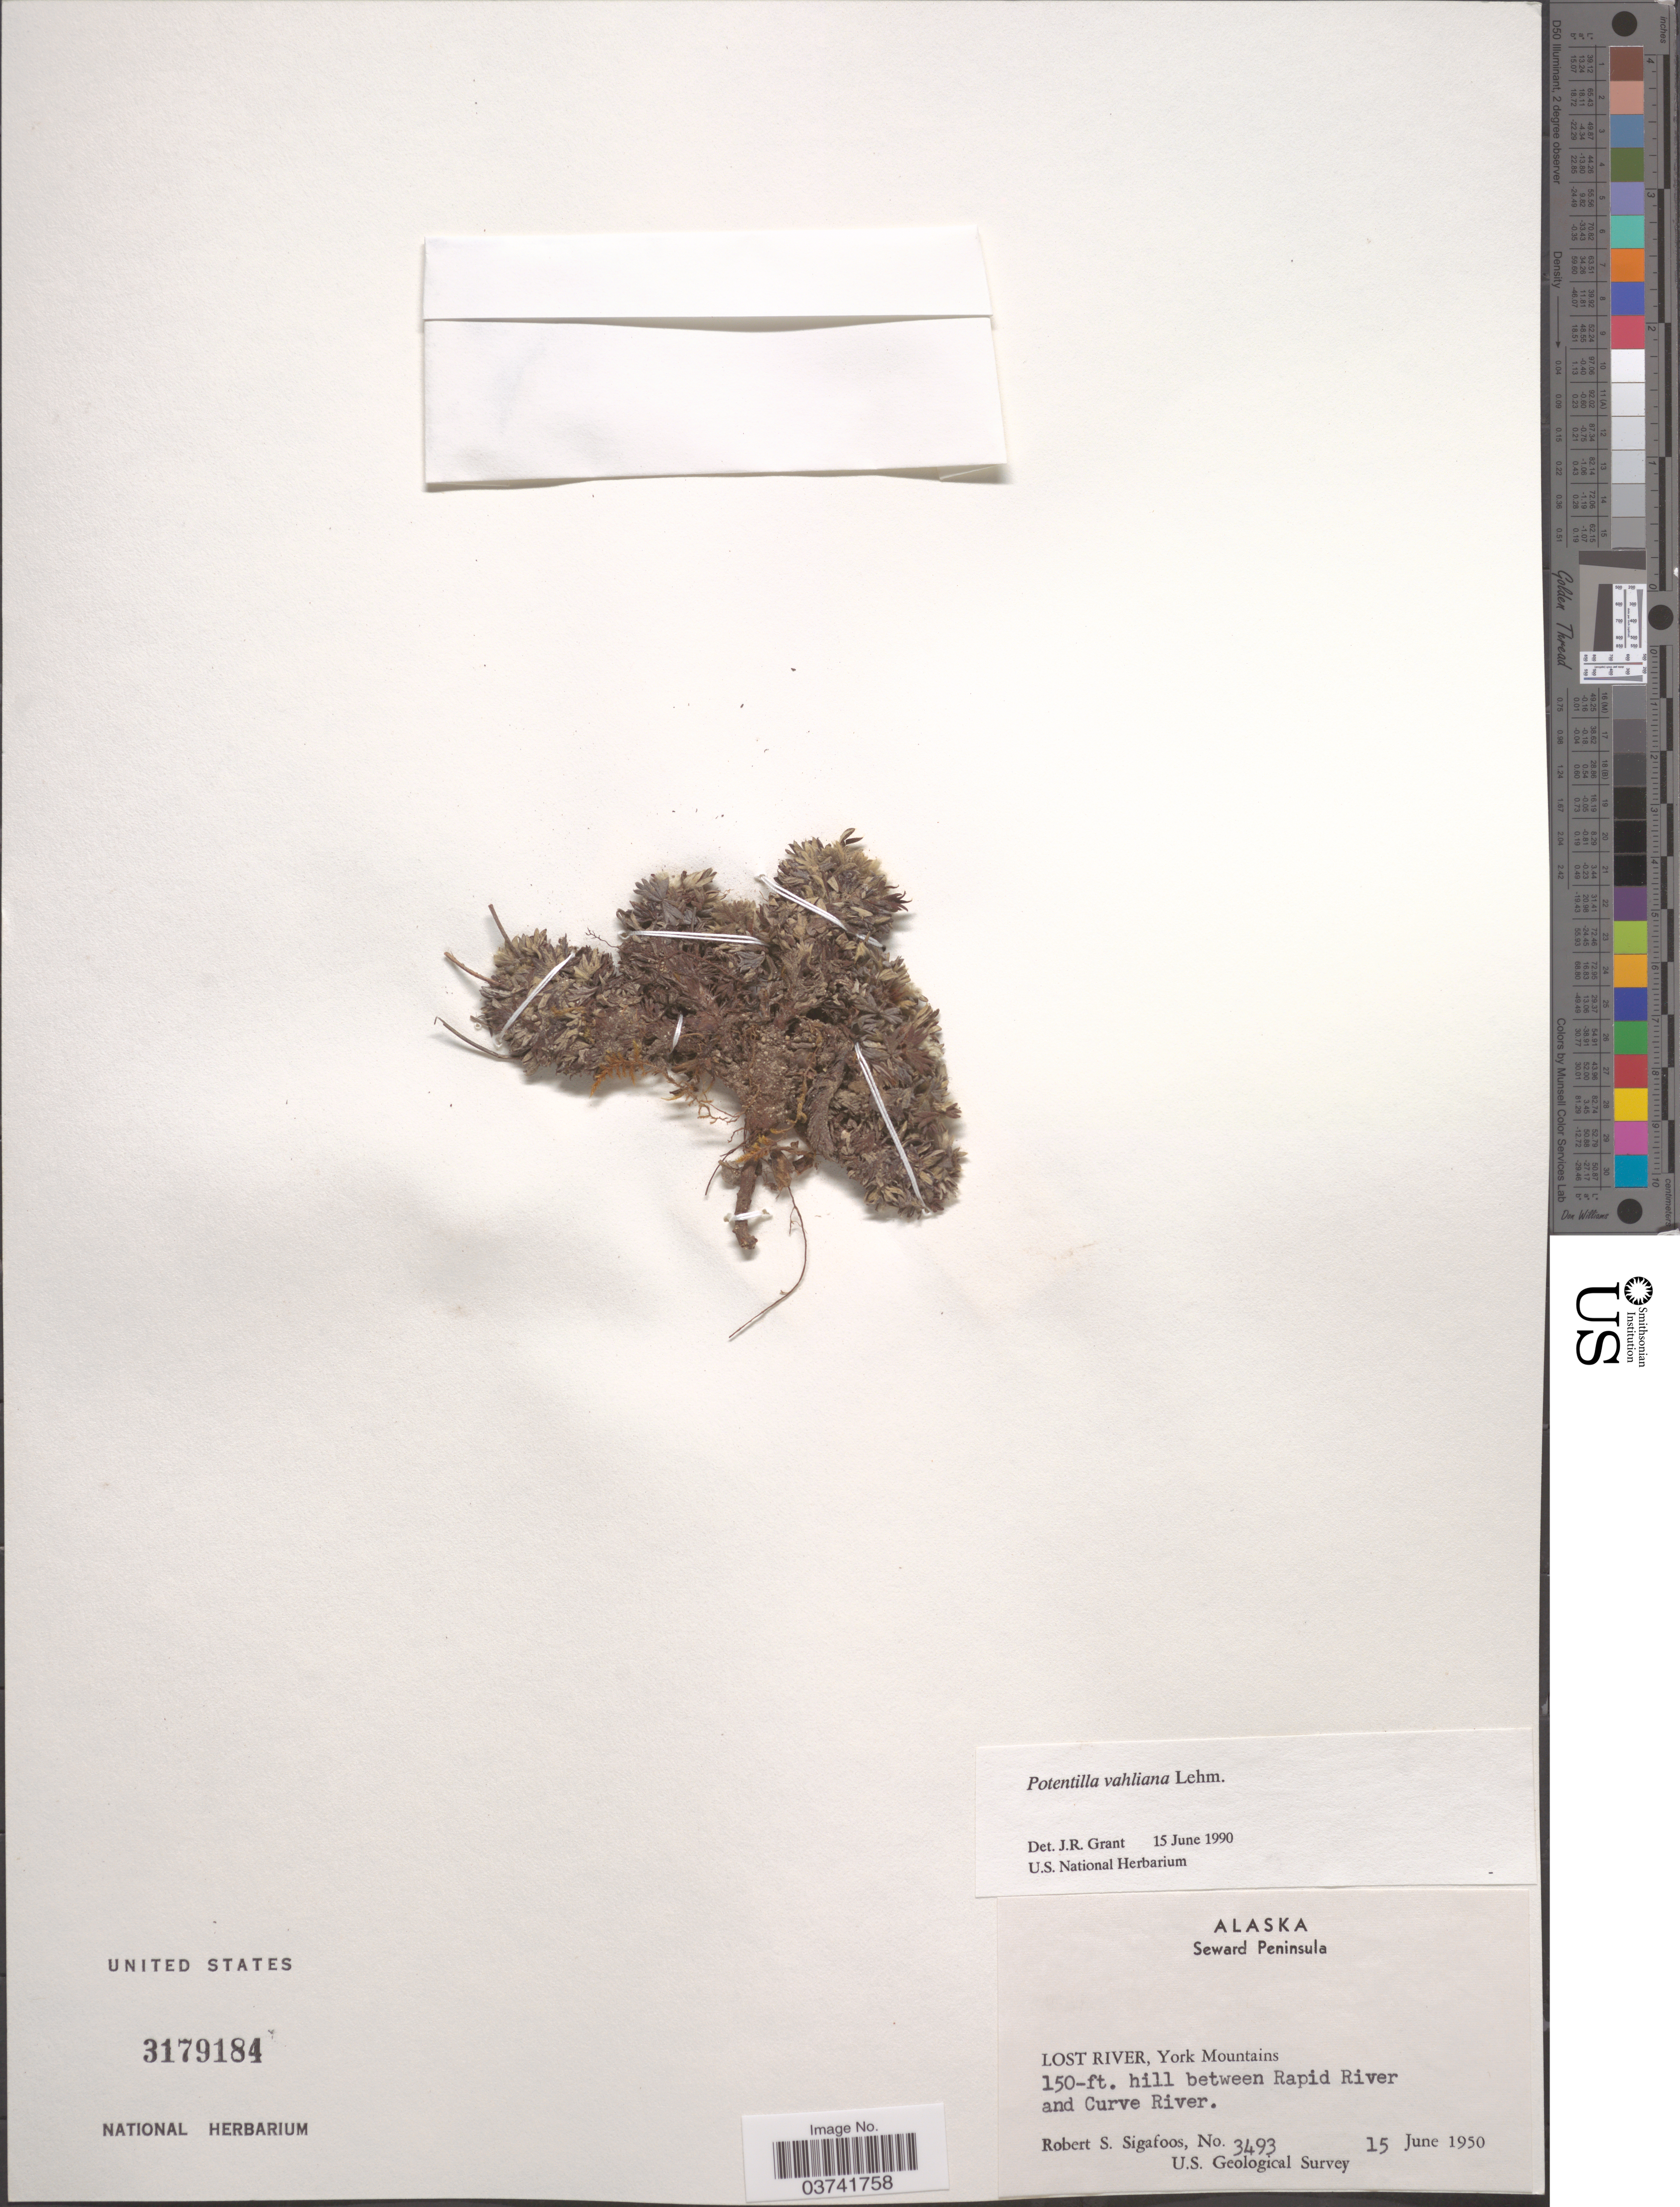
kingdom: Plantae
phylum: Tracheophyta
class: Magnoliopsida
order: Rosales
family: Rosaceae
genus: Potentilla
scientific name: Potentilla vahliana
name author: Lehm.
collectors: R. Sigafoos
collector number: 3493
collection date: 1950-06-15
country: United States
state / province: Alaska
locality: Seward Peninsula. Lost River, York Mountains. Hill between Rapid River and Curve River.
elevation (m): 46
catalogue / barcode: US 3179184